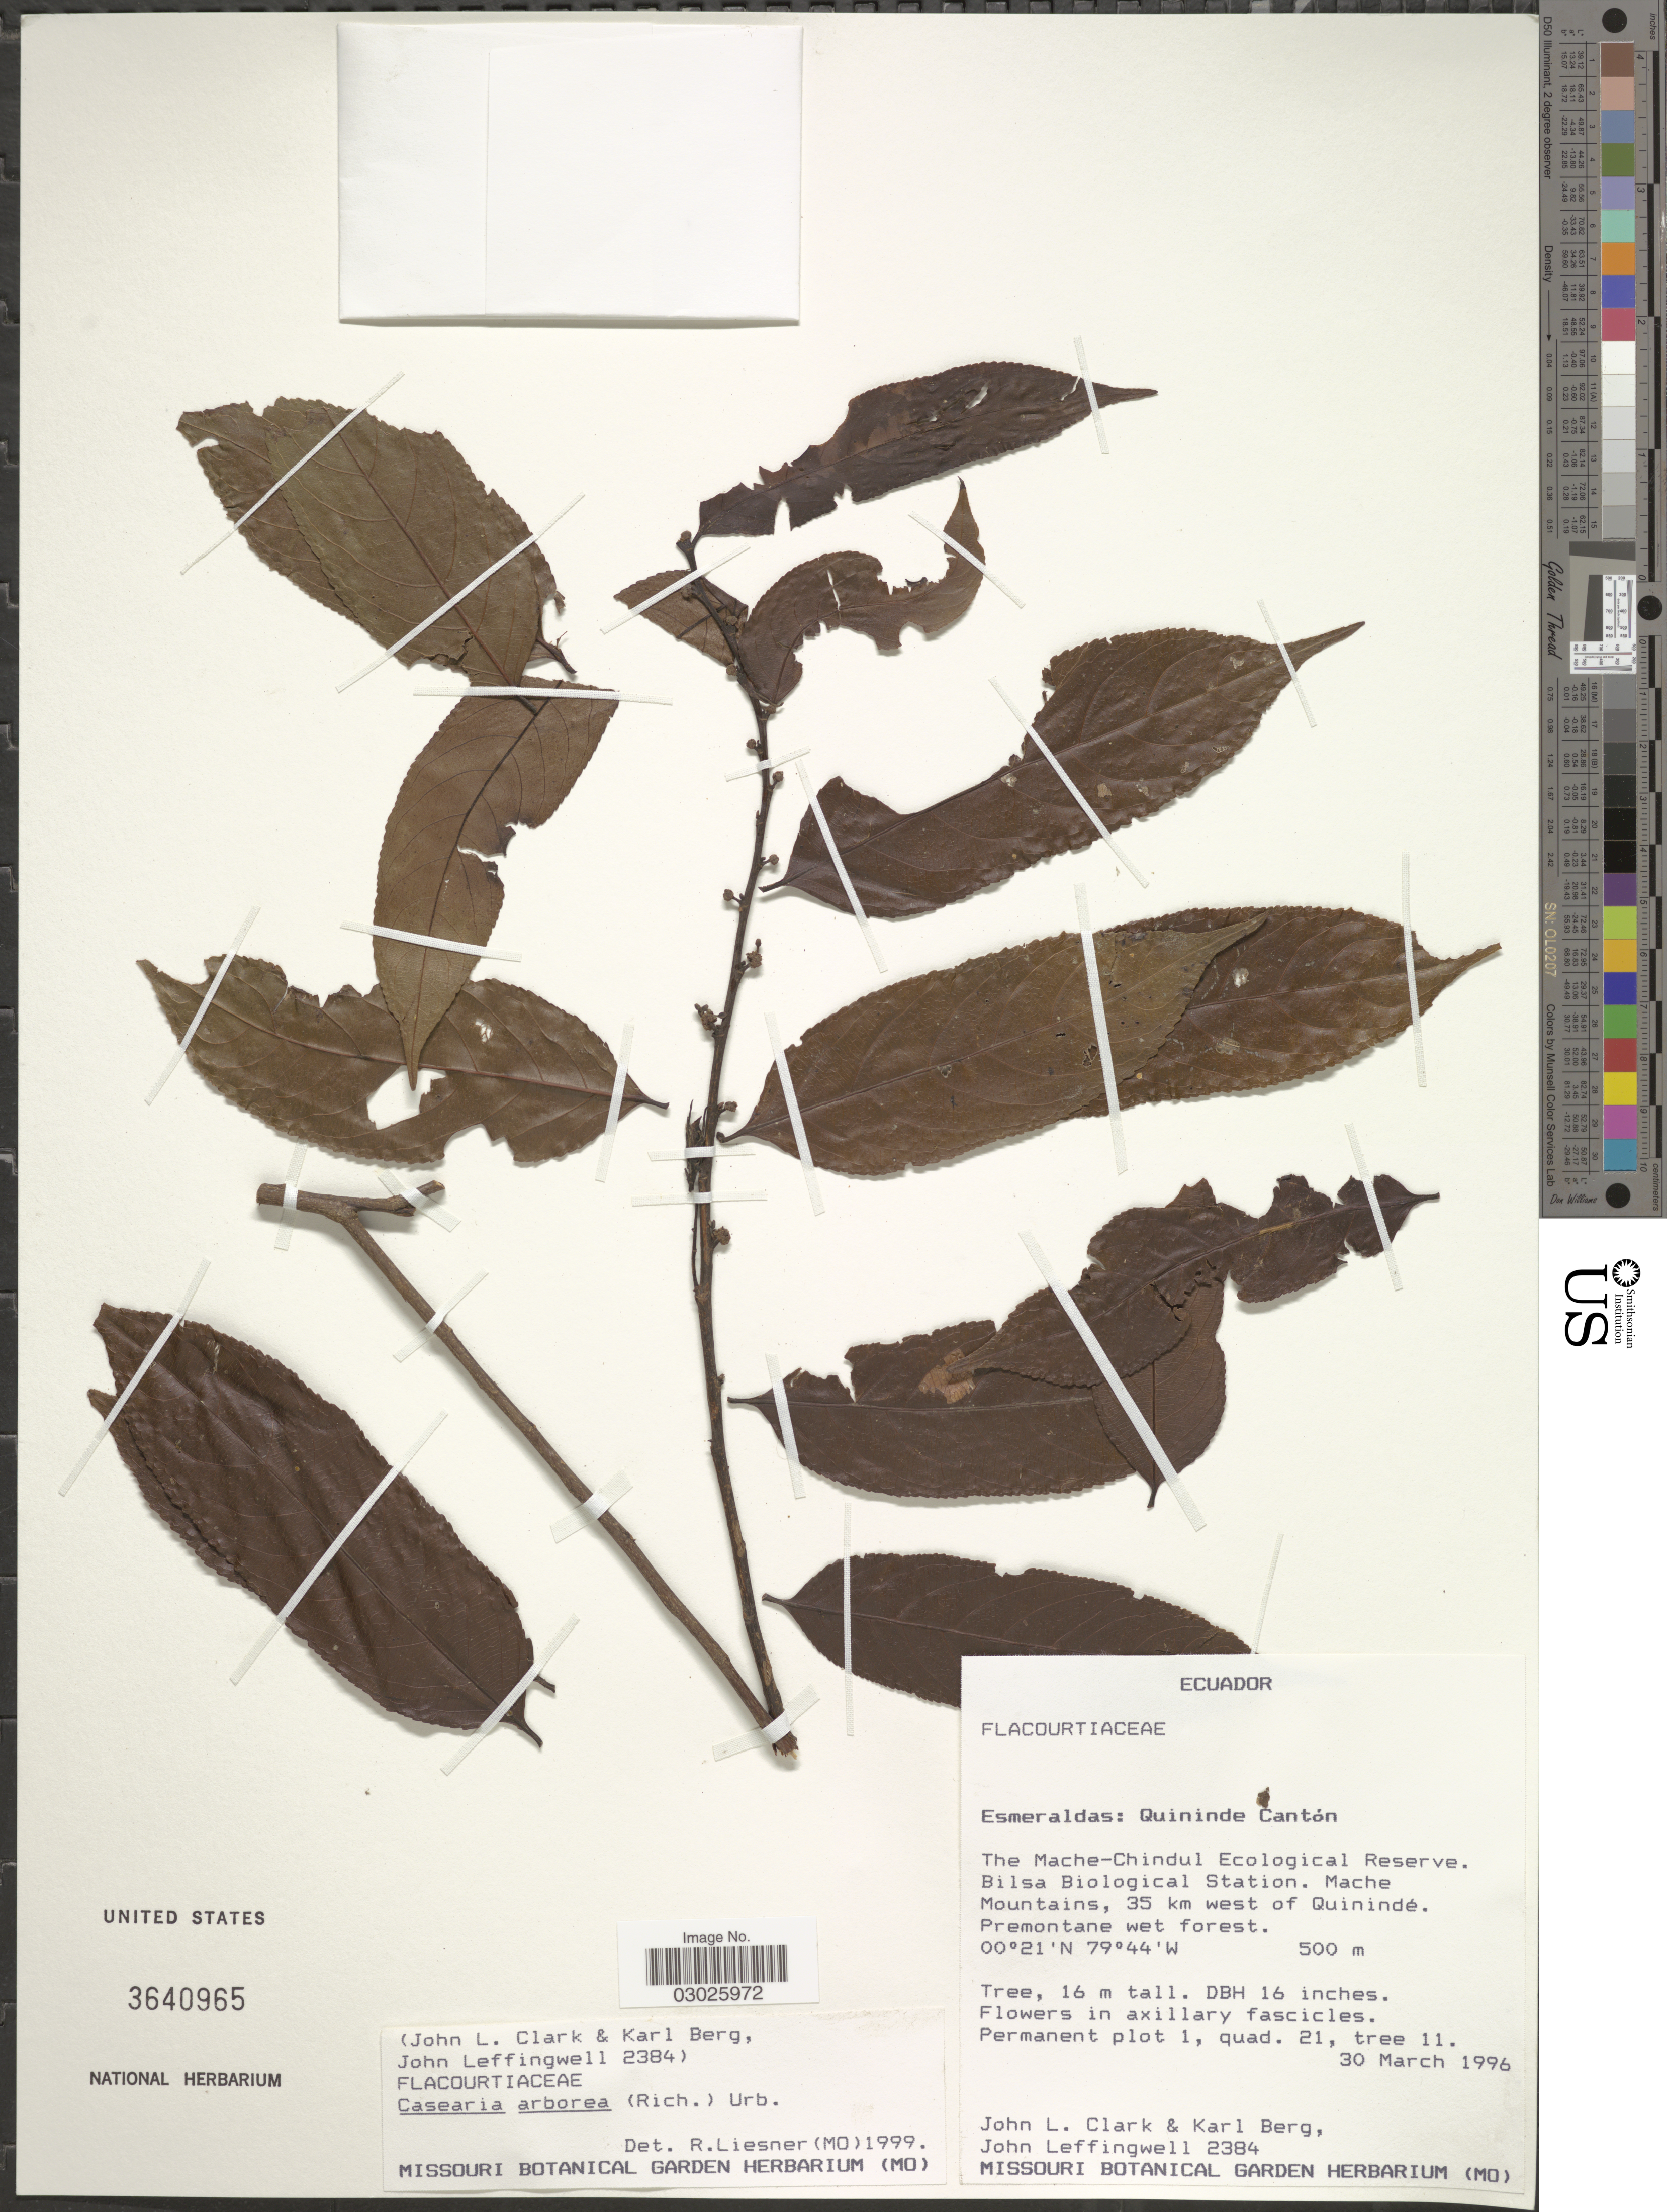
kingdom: Plantae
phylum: Tracheophyta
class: Magnoliopsida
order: Malpighiales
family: Salicaceae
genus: Casearia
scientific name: Casearia arborea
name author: (Rich.) Urb.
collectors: J. L. Clark, K. Berg & J. Leffingwell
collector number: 2384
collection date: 1996-03-30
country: Ecuador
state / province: Esmeraldas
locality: Quininde Cantón. The Mache-Chindul Ecological Reserve. Bilsa Biological Station. Mache Mountains, 35 km west of Quinindé.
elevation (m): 500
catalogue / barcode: US 3640965